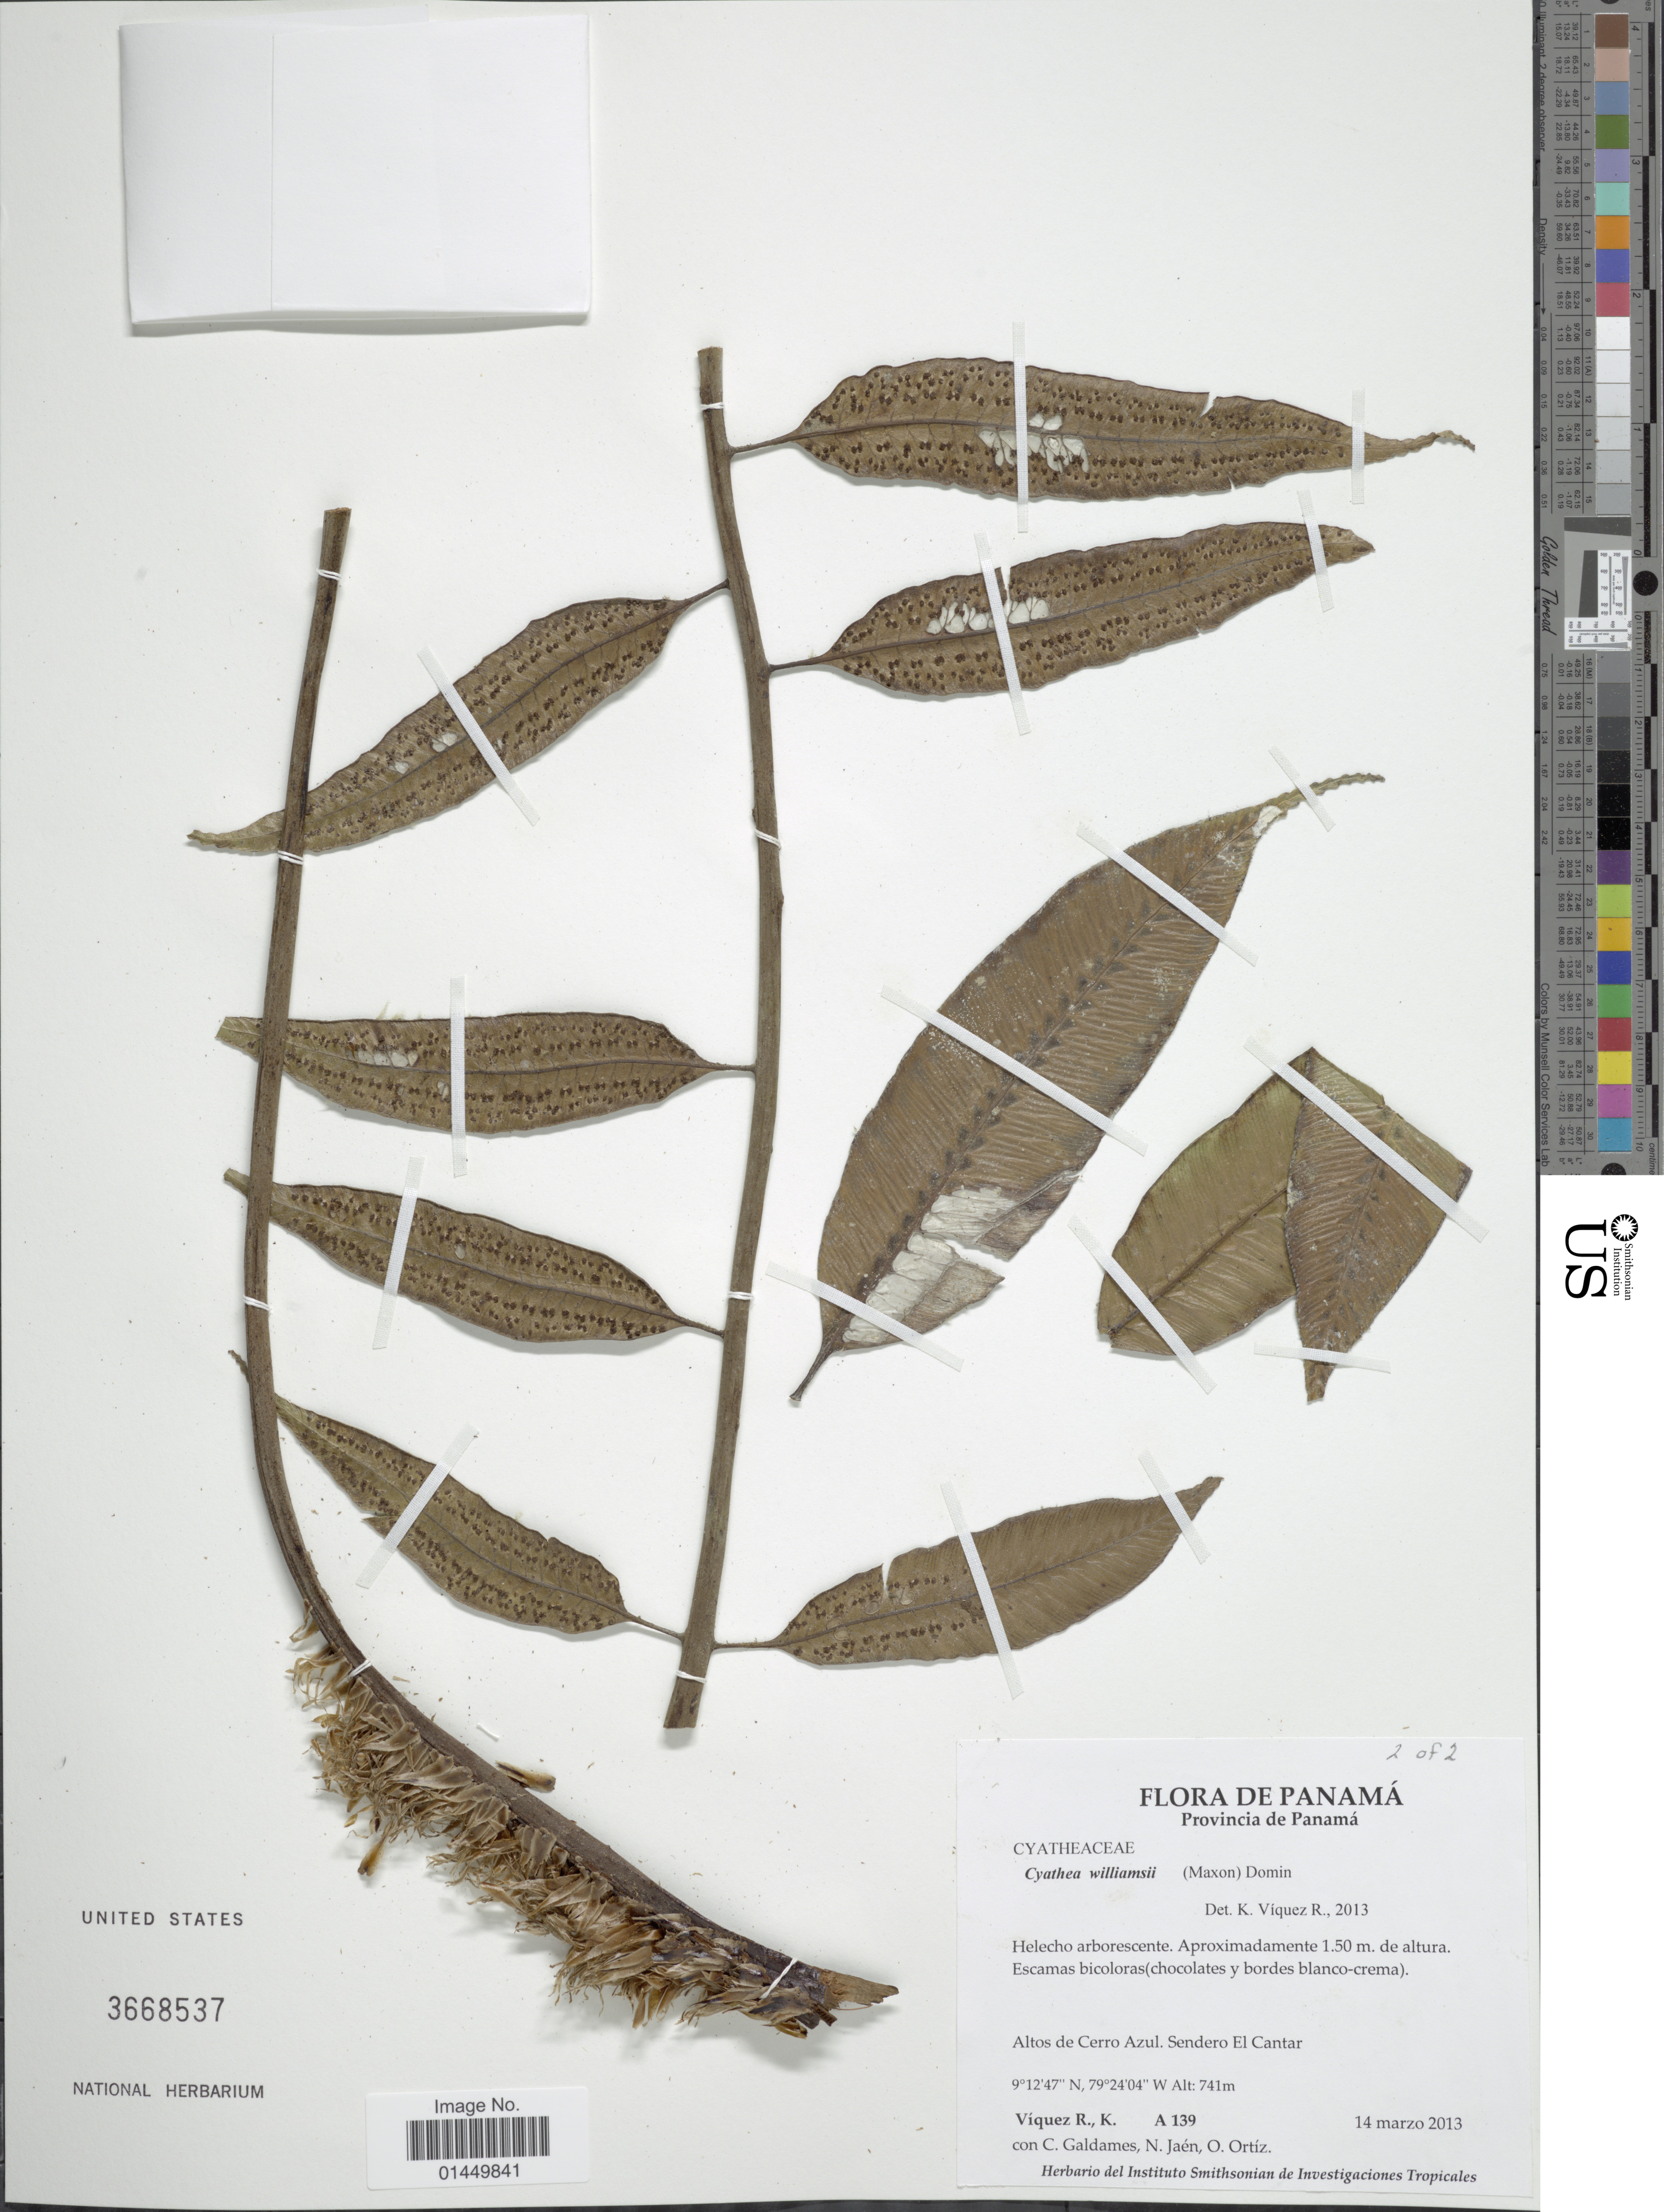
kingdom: Plantae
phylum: Tracheophyta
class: Polypodiopsida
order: Cyatheales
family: Cyatheaceae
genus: Cyathea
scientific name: Cyathea williamsii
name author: (Maxon) Domin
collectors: K. Viquez, C. Galdames, N. Jaén & O. O. Ortiz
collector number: A 139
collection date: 2013-03-14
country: Panama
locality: Provincia de Panama, Altos de Cerro Azul, Sendero El Cantar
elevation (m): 741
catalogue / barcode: US 3668537